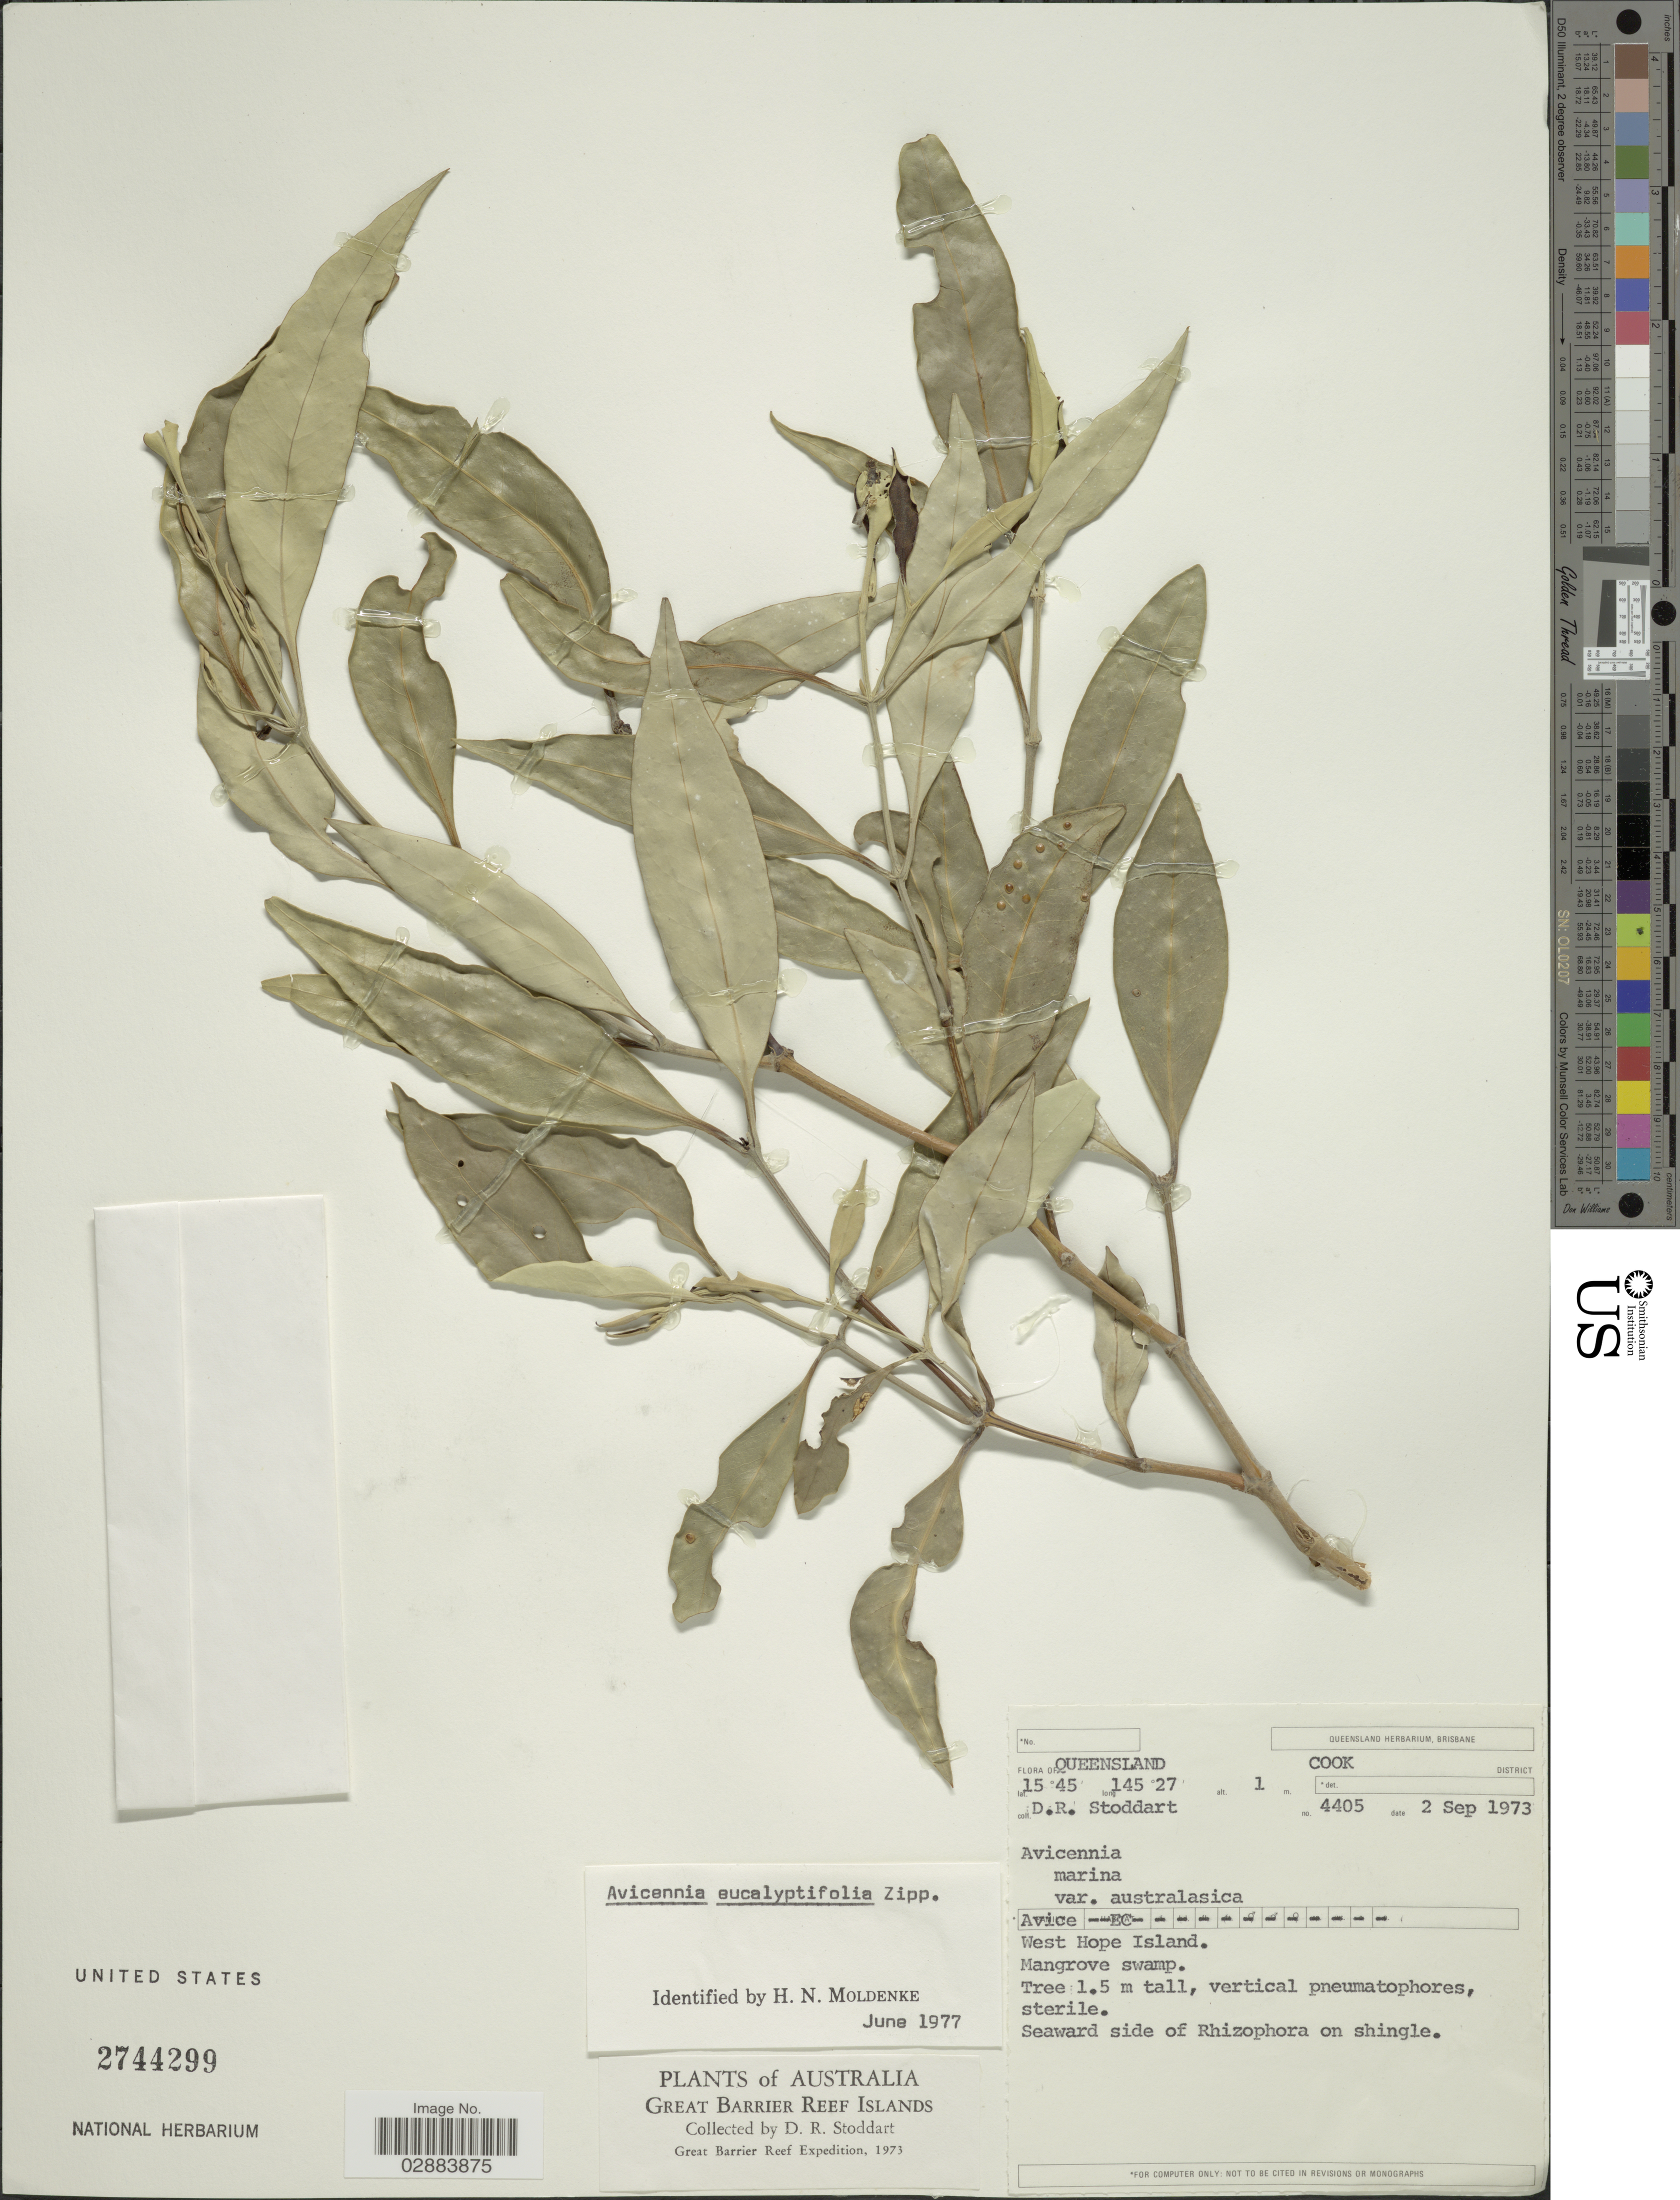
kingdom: Plantae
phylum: Tracheophyta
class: Magnoliopsida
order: Lamiales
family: Acanthaceae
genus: Avicennia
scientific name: Avicennia eucalyptifolia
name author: (Valeton) Zipp. ex Moldenke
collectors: D. R. Stoddart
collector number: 4405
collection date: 1973-09-02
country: Australia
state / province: Queensland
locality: Cook District. West Hope Island.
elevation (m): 1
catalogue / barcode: US 2744299